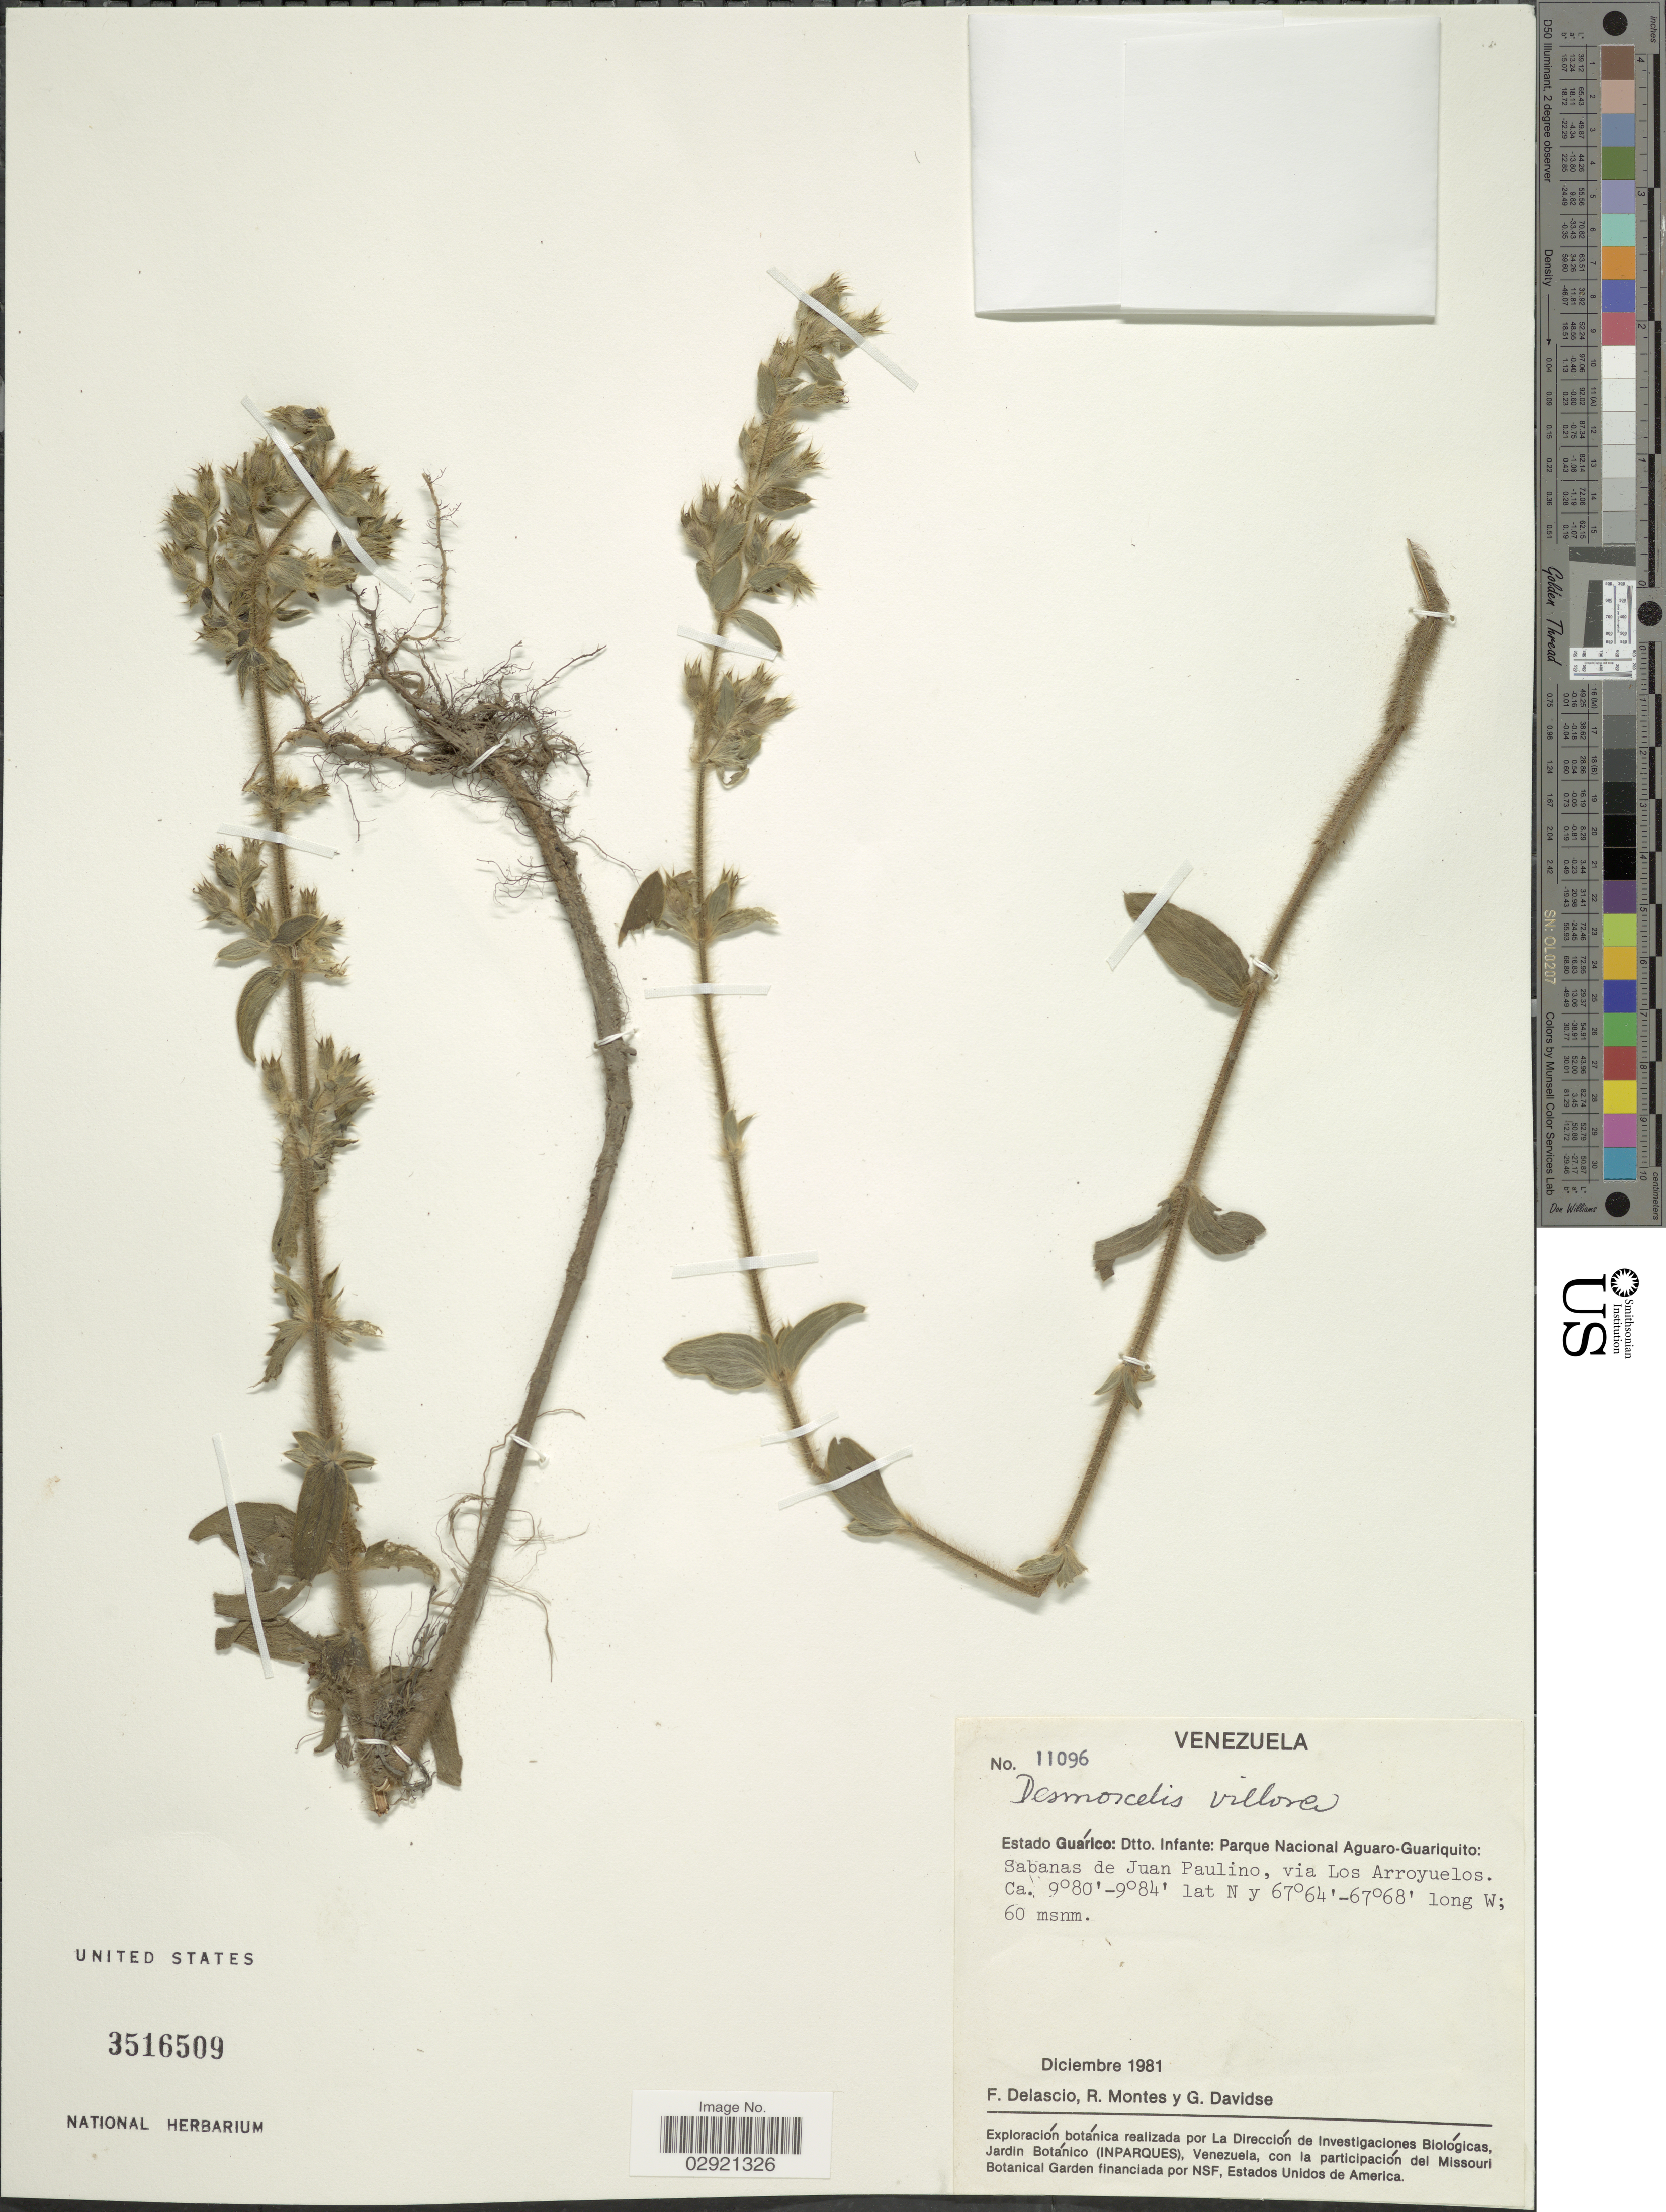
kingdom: Plantae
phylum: Tracheophyta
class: Magnoliopsida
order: Myrtales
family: Melastomataceae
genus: Desmoscelis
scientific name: Desmoscelis villosa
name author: (Aubl.) Naudin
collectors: F. Delascio C., R. Montes & G. Davidse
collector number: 11096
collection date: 1981-12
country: Venezuela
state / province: Guárico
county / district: Leonardo Infante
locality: Dtto. Infante: Parque Nacional Aguaro-Guariquito: Sabanas de Juan Paulino, via Los Arroyuelos.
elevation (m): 60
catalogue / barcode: US 3516509